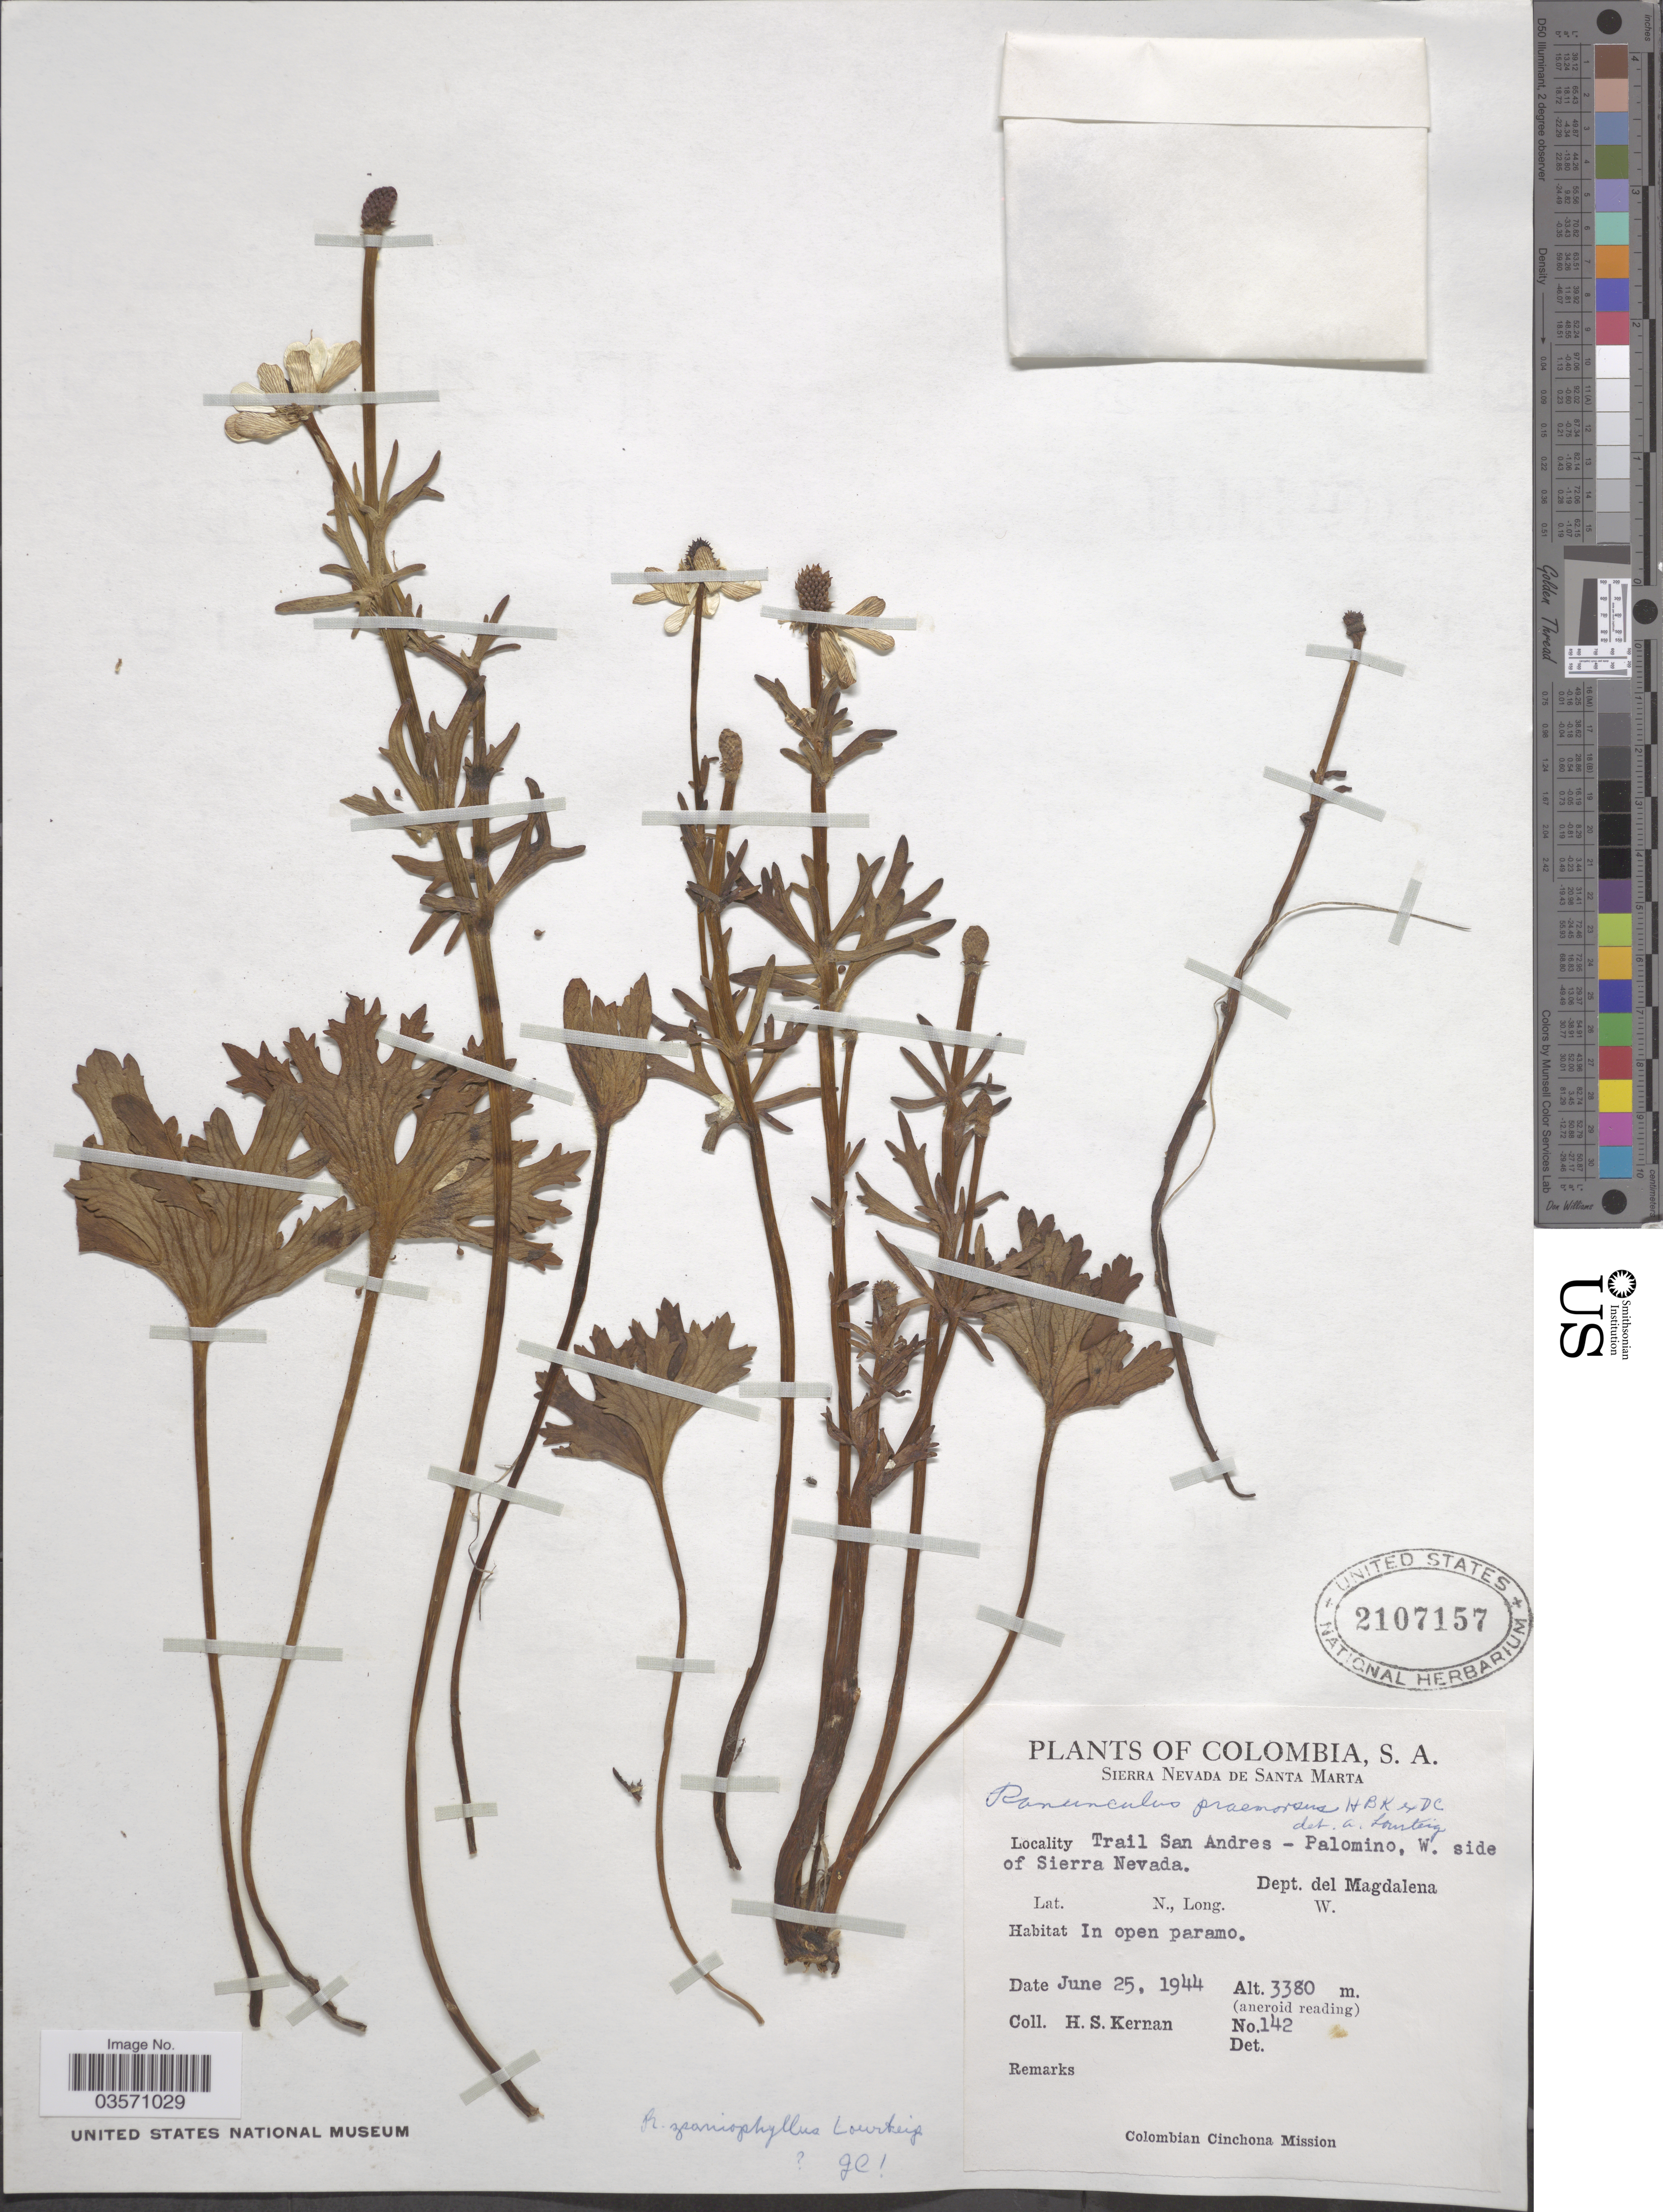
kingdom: Plantae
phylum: Tracheophyta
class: Magnoliopsida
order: Ranunculales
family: Ranunculaceae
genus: Ranunculus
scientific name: Ranunculus spaniophyllus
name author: Lourteig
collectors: H. Kernan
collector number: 142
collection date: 1944-06-25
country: Colombia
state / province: Magdalena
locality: Sierra Nevada de Santa Marta. Trail San Andres - Palomino, W. side of Sierra Nevada. Dept. del Magdalena.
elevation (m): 3380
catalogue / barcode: US 2107157